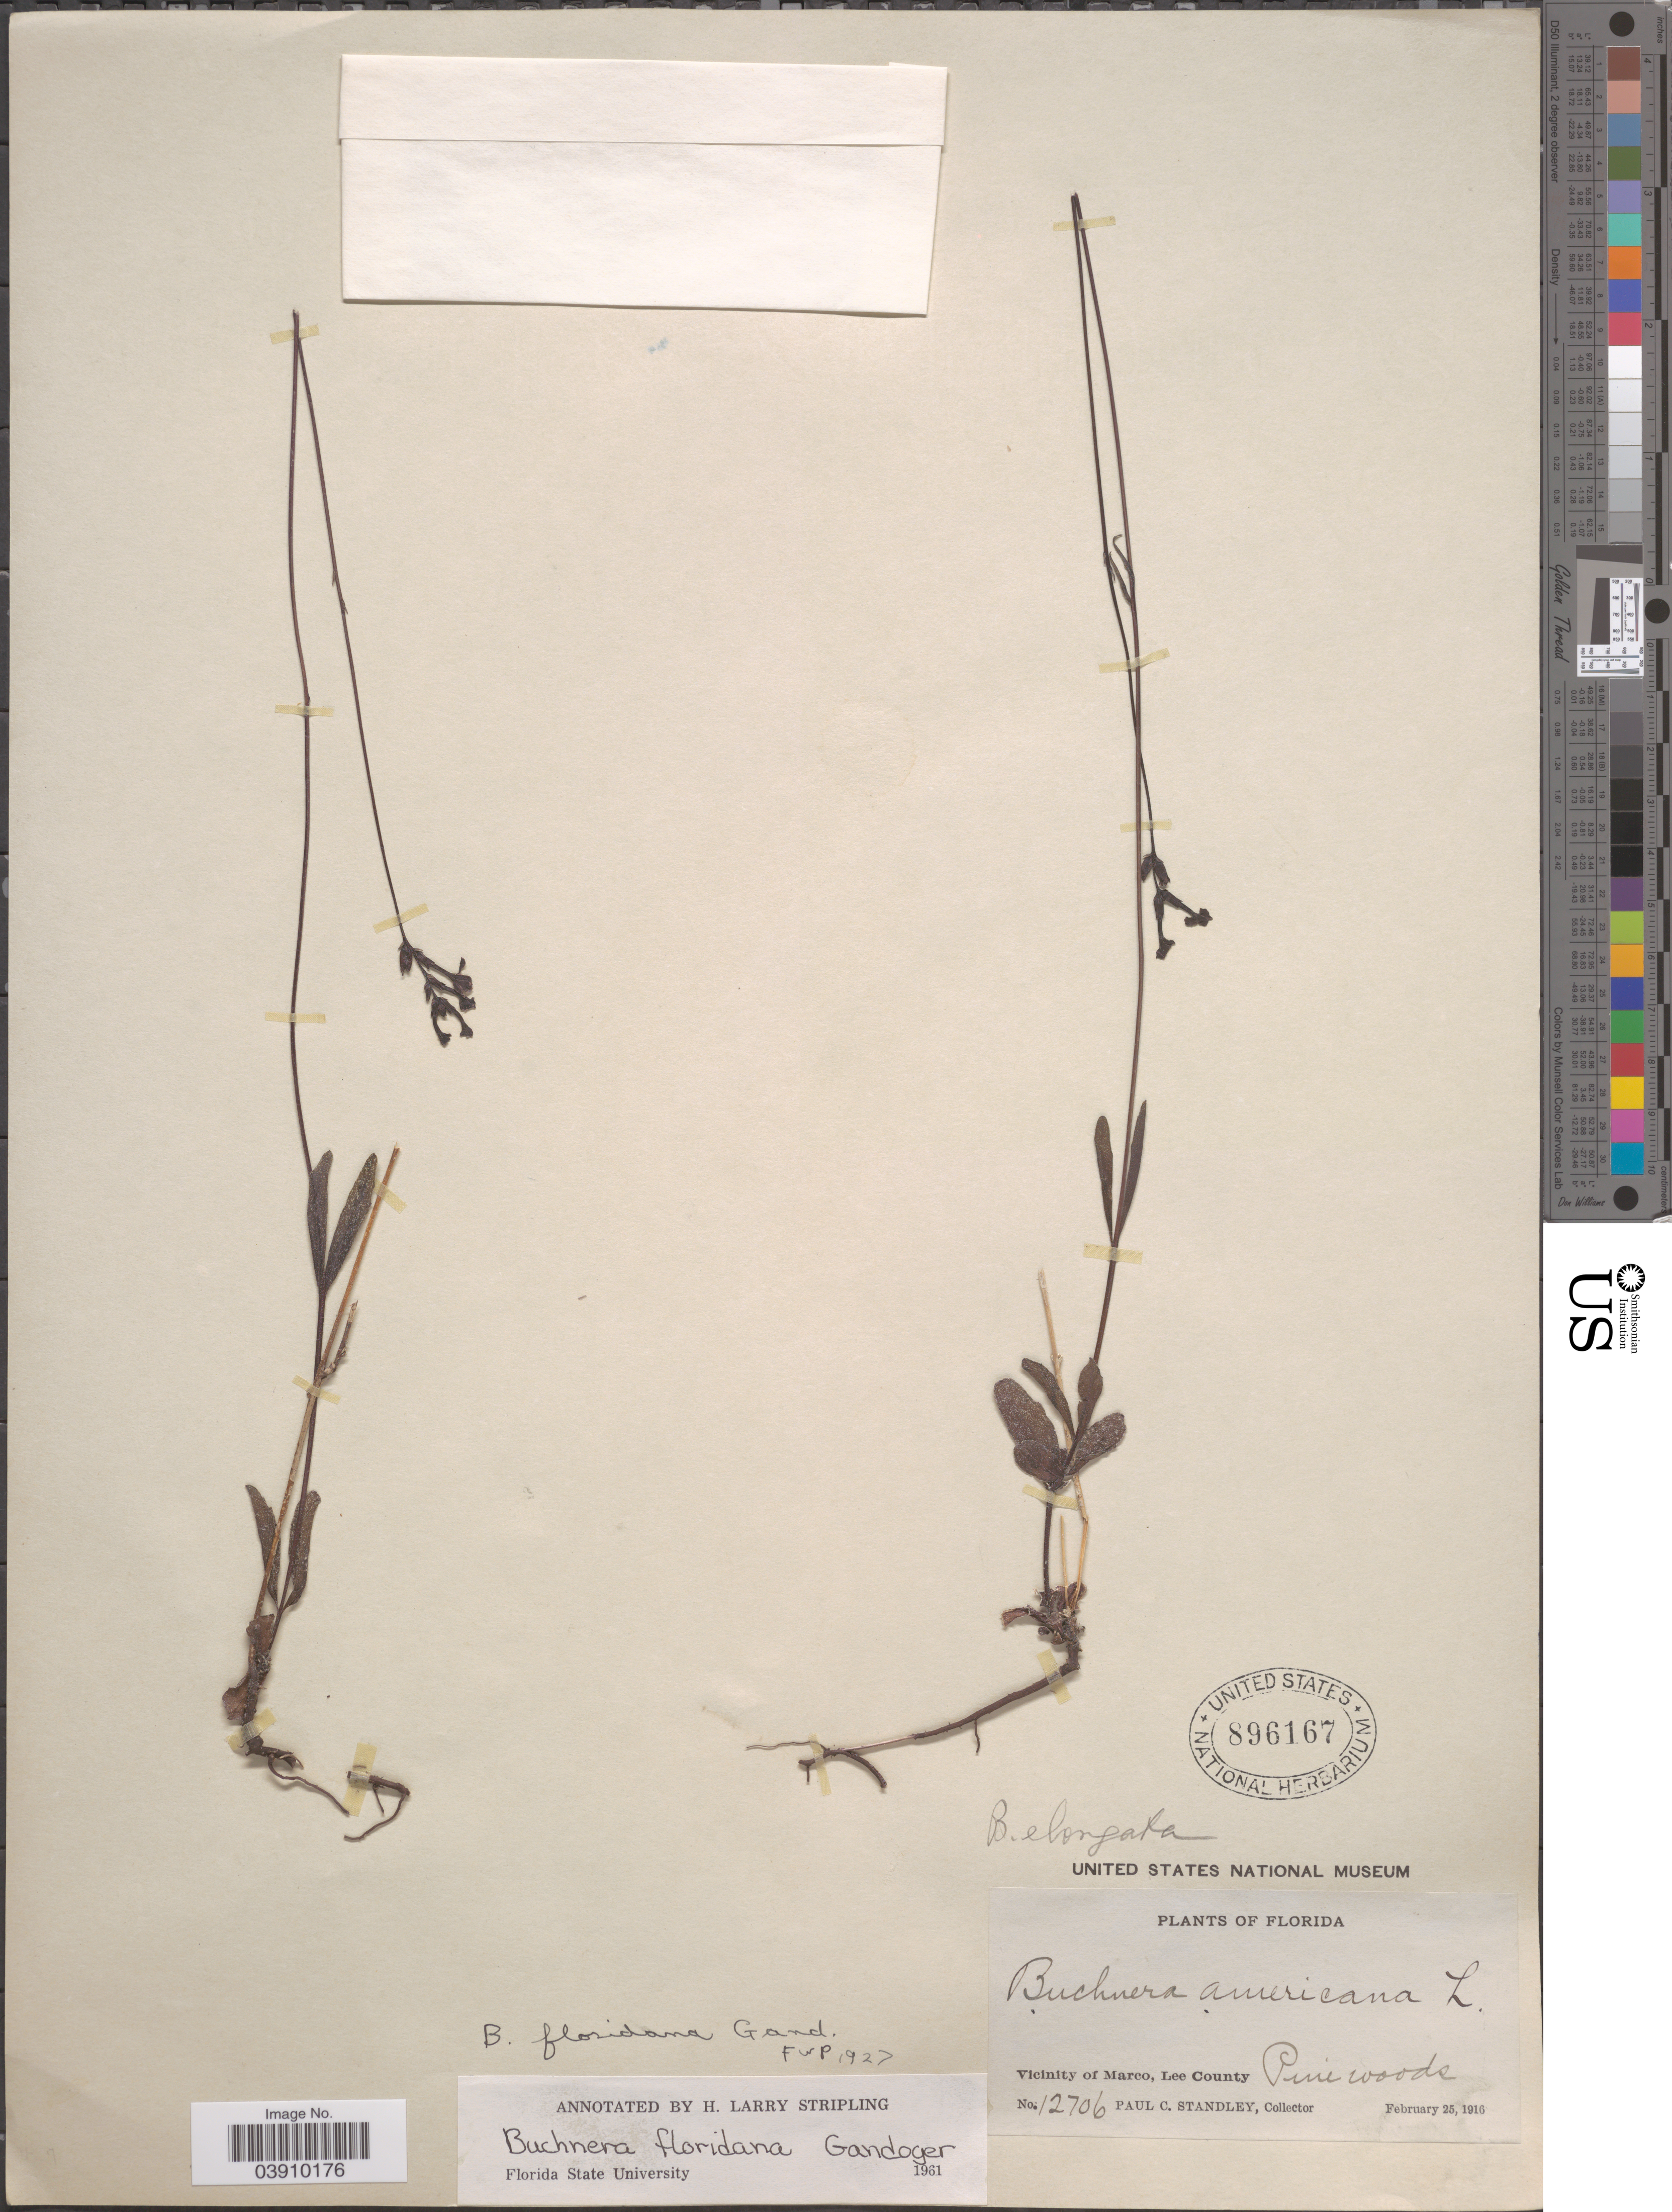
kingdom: Plantae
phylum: Tracheophyta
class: Magnoliopsida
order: Lamiales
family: Orobanchaceae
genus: Buchnera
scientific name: Buchnera floridana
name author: Gand.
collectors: P. C. Standley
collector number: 12706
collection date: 1916-02-25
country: United States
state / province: Florida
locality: Vicinity of Marco, Lee County.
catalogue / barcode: US 896167